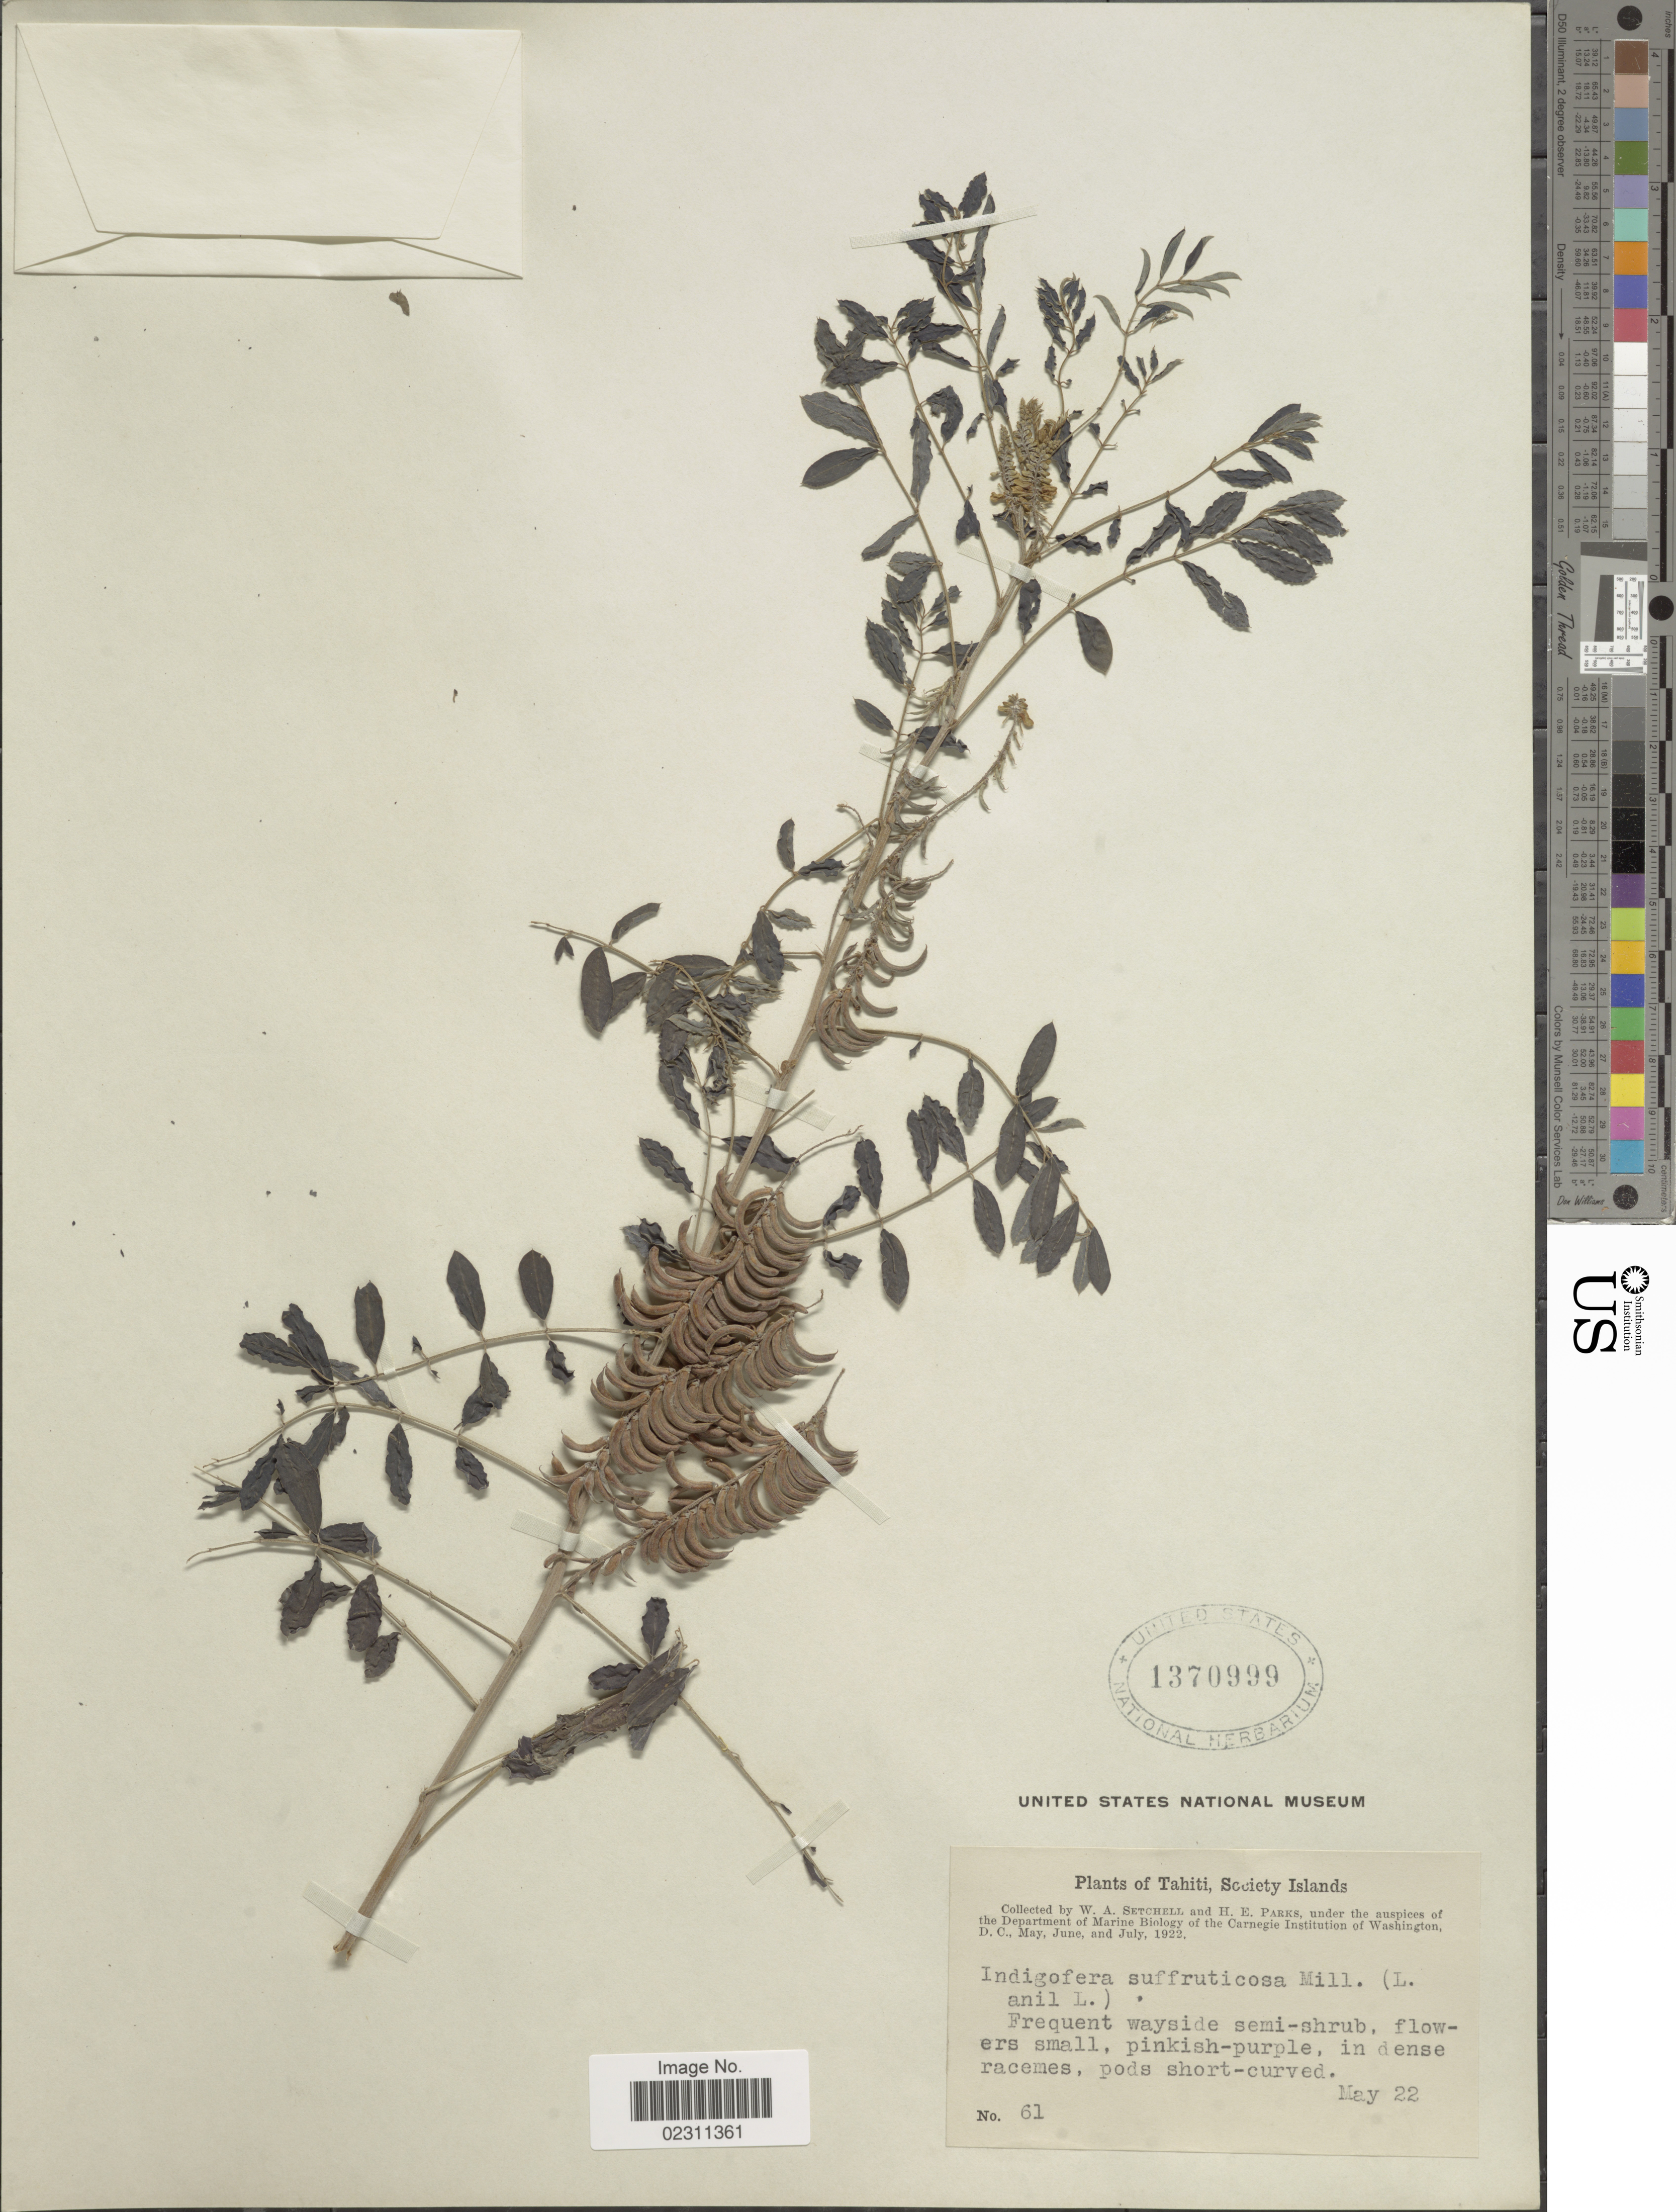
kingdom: Plantae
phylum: Tracheophyta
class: Magnoliopsida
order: Fabales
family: Fabaceae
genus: Indigofera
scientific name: Indigofera suffruticosa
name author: Mill.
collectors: W. Setchell & H. E. Parks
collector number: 61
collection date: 1922-05-22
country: French Polynesia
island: Tahiti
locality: Tahiti, Society Islands.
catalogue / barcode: US 1370999